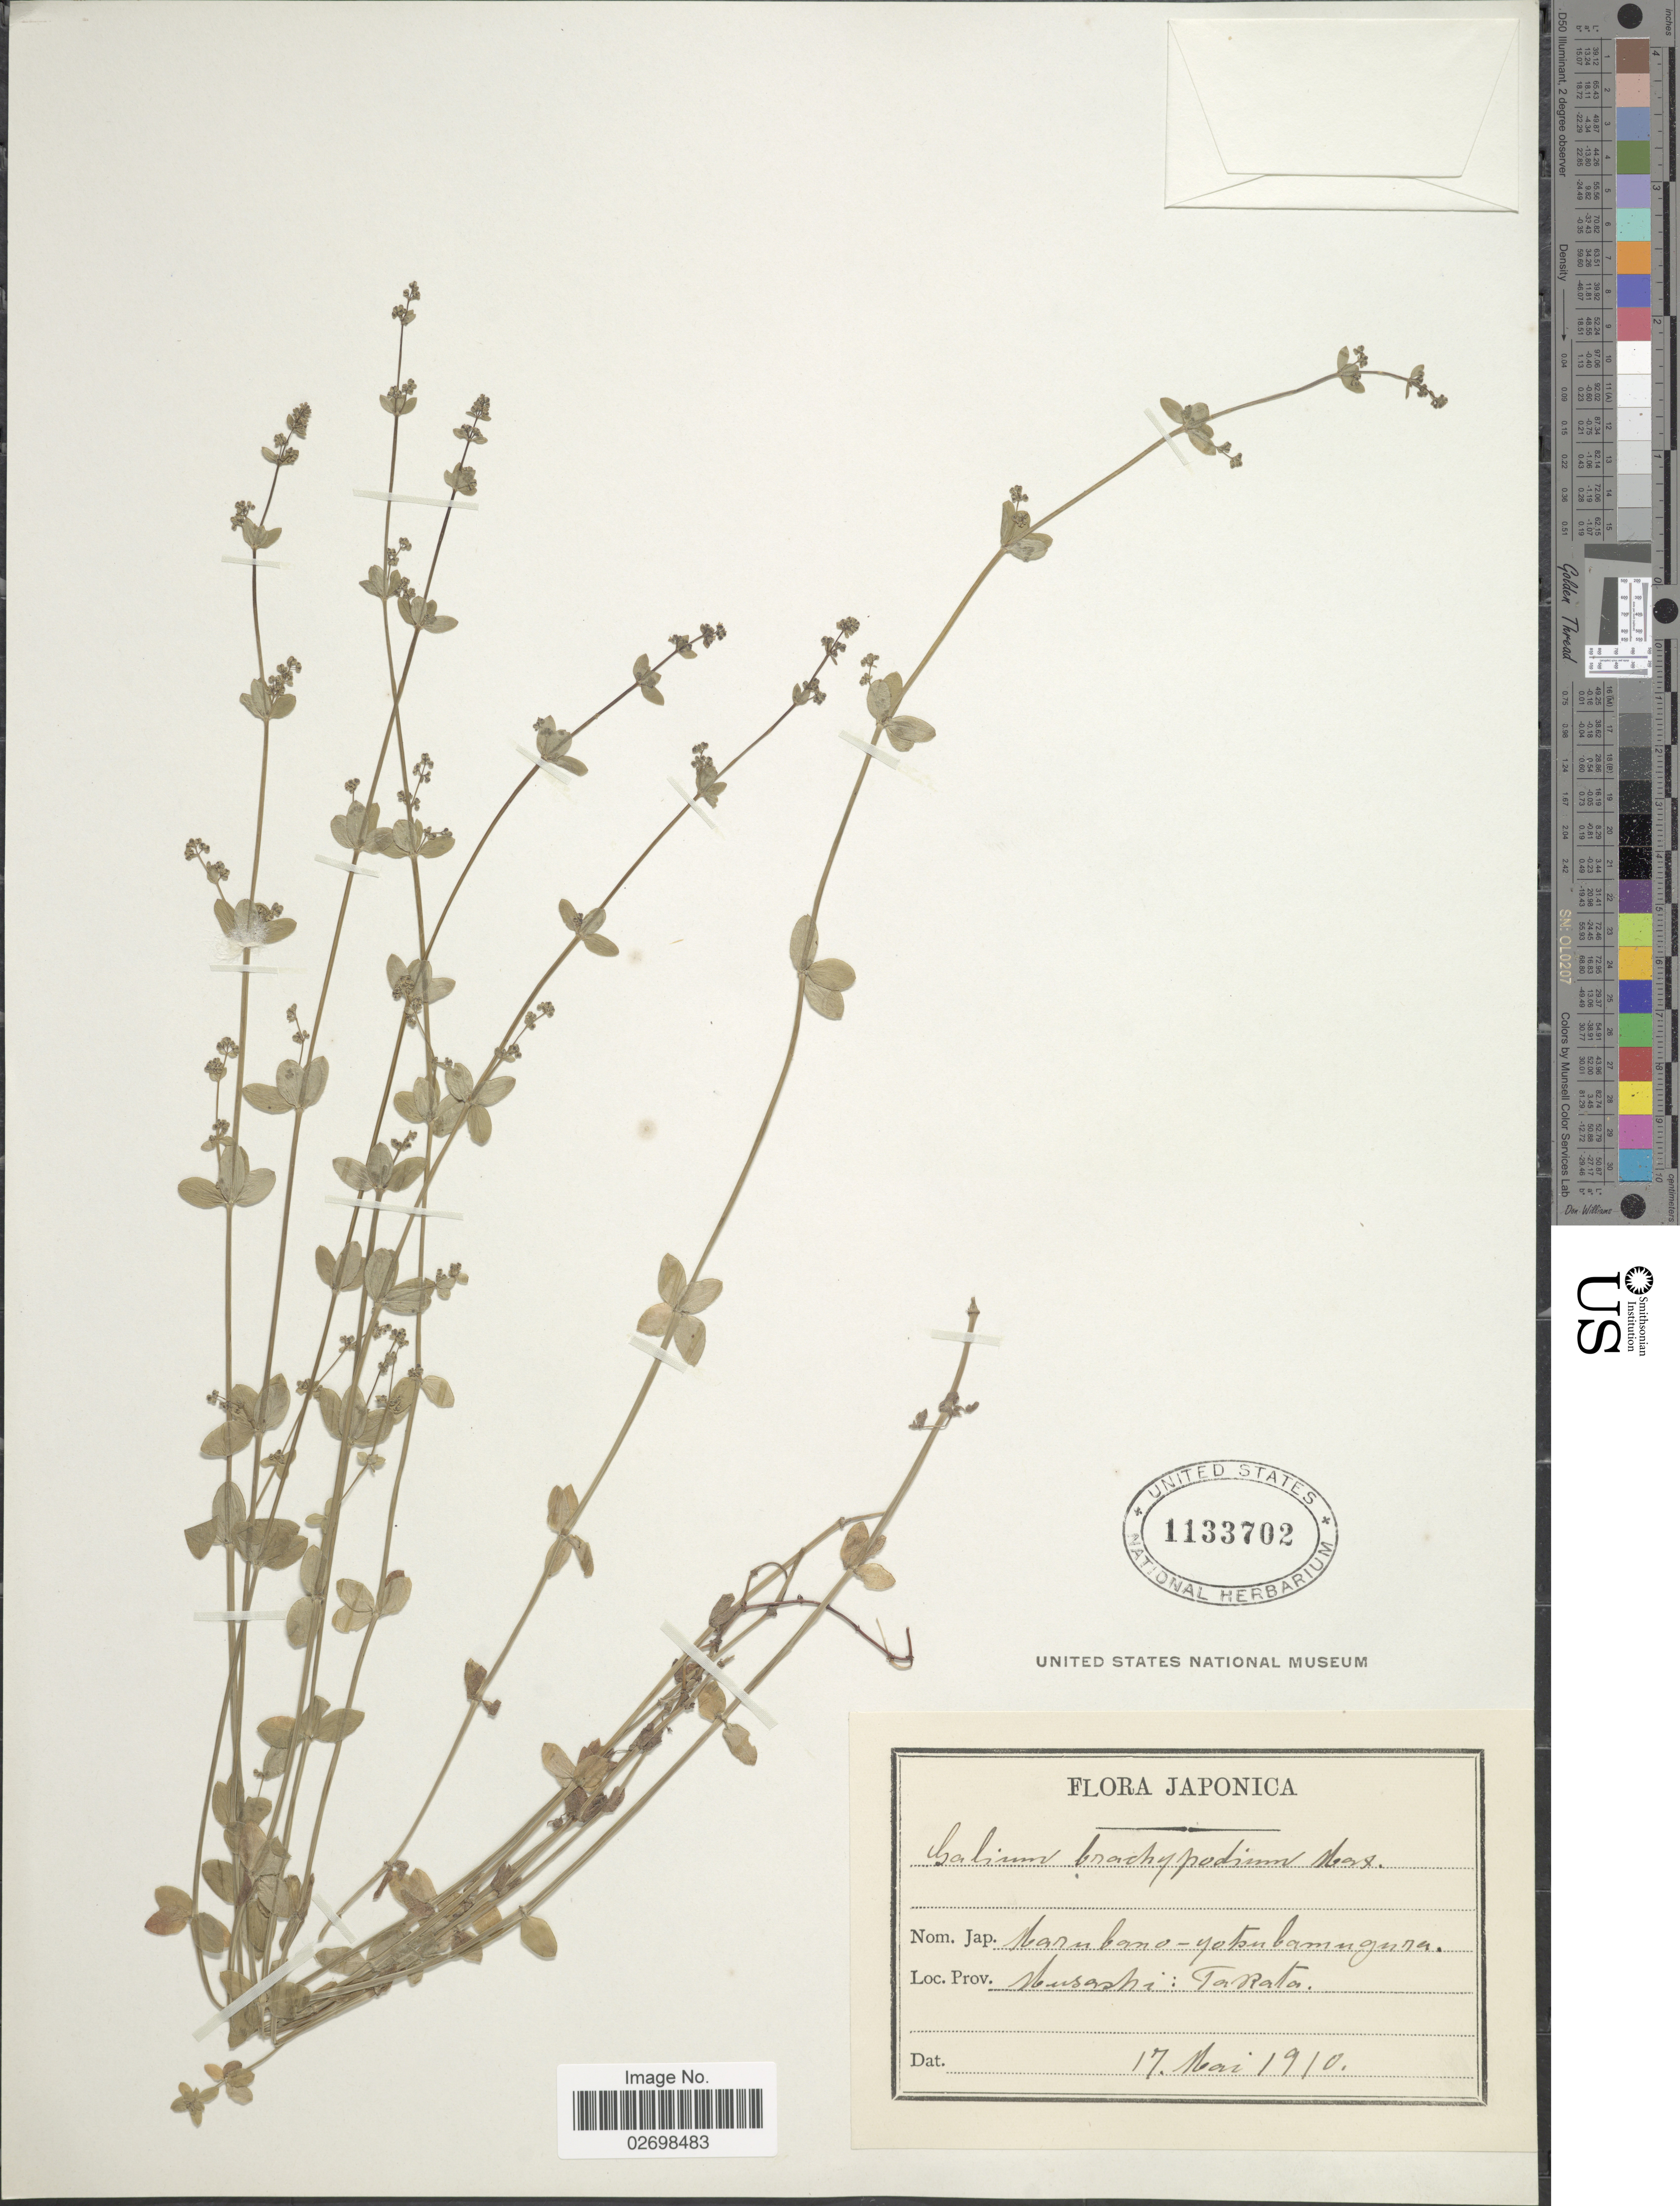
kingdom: Plantae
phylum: Tracheophyta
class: Magnoliopsida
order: Gentianales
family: Rubiaceae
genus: Galium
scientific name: Galium brachypodum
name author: Jord.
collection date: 1910-05-17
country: Japan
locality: Prov. Musashi: Takata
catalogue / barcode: US 1133702